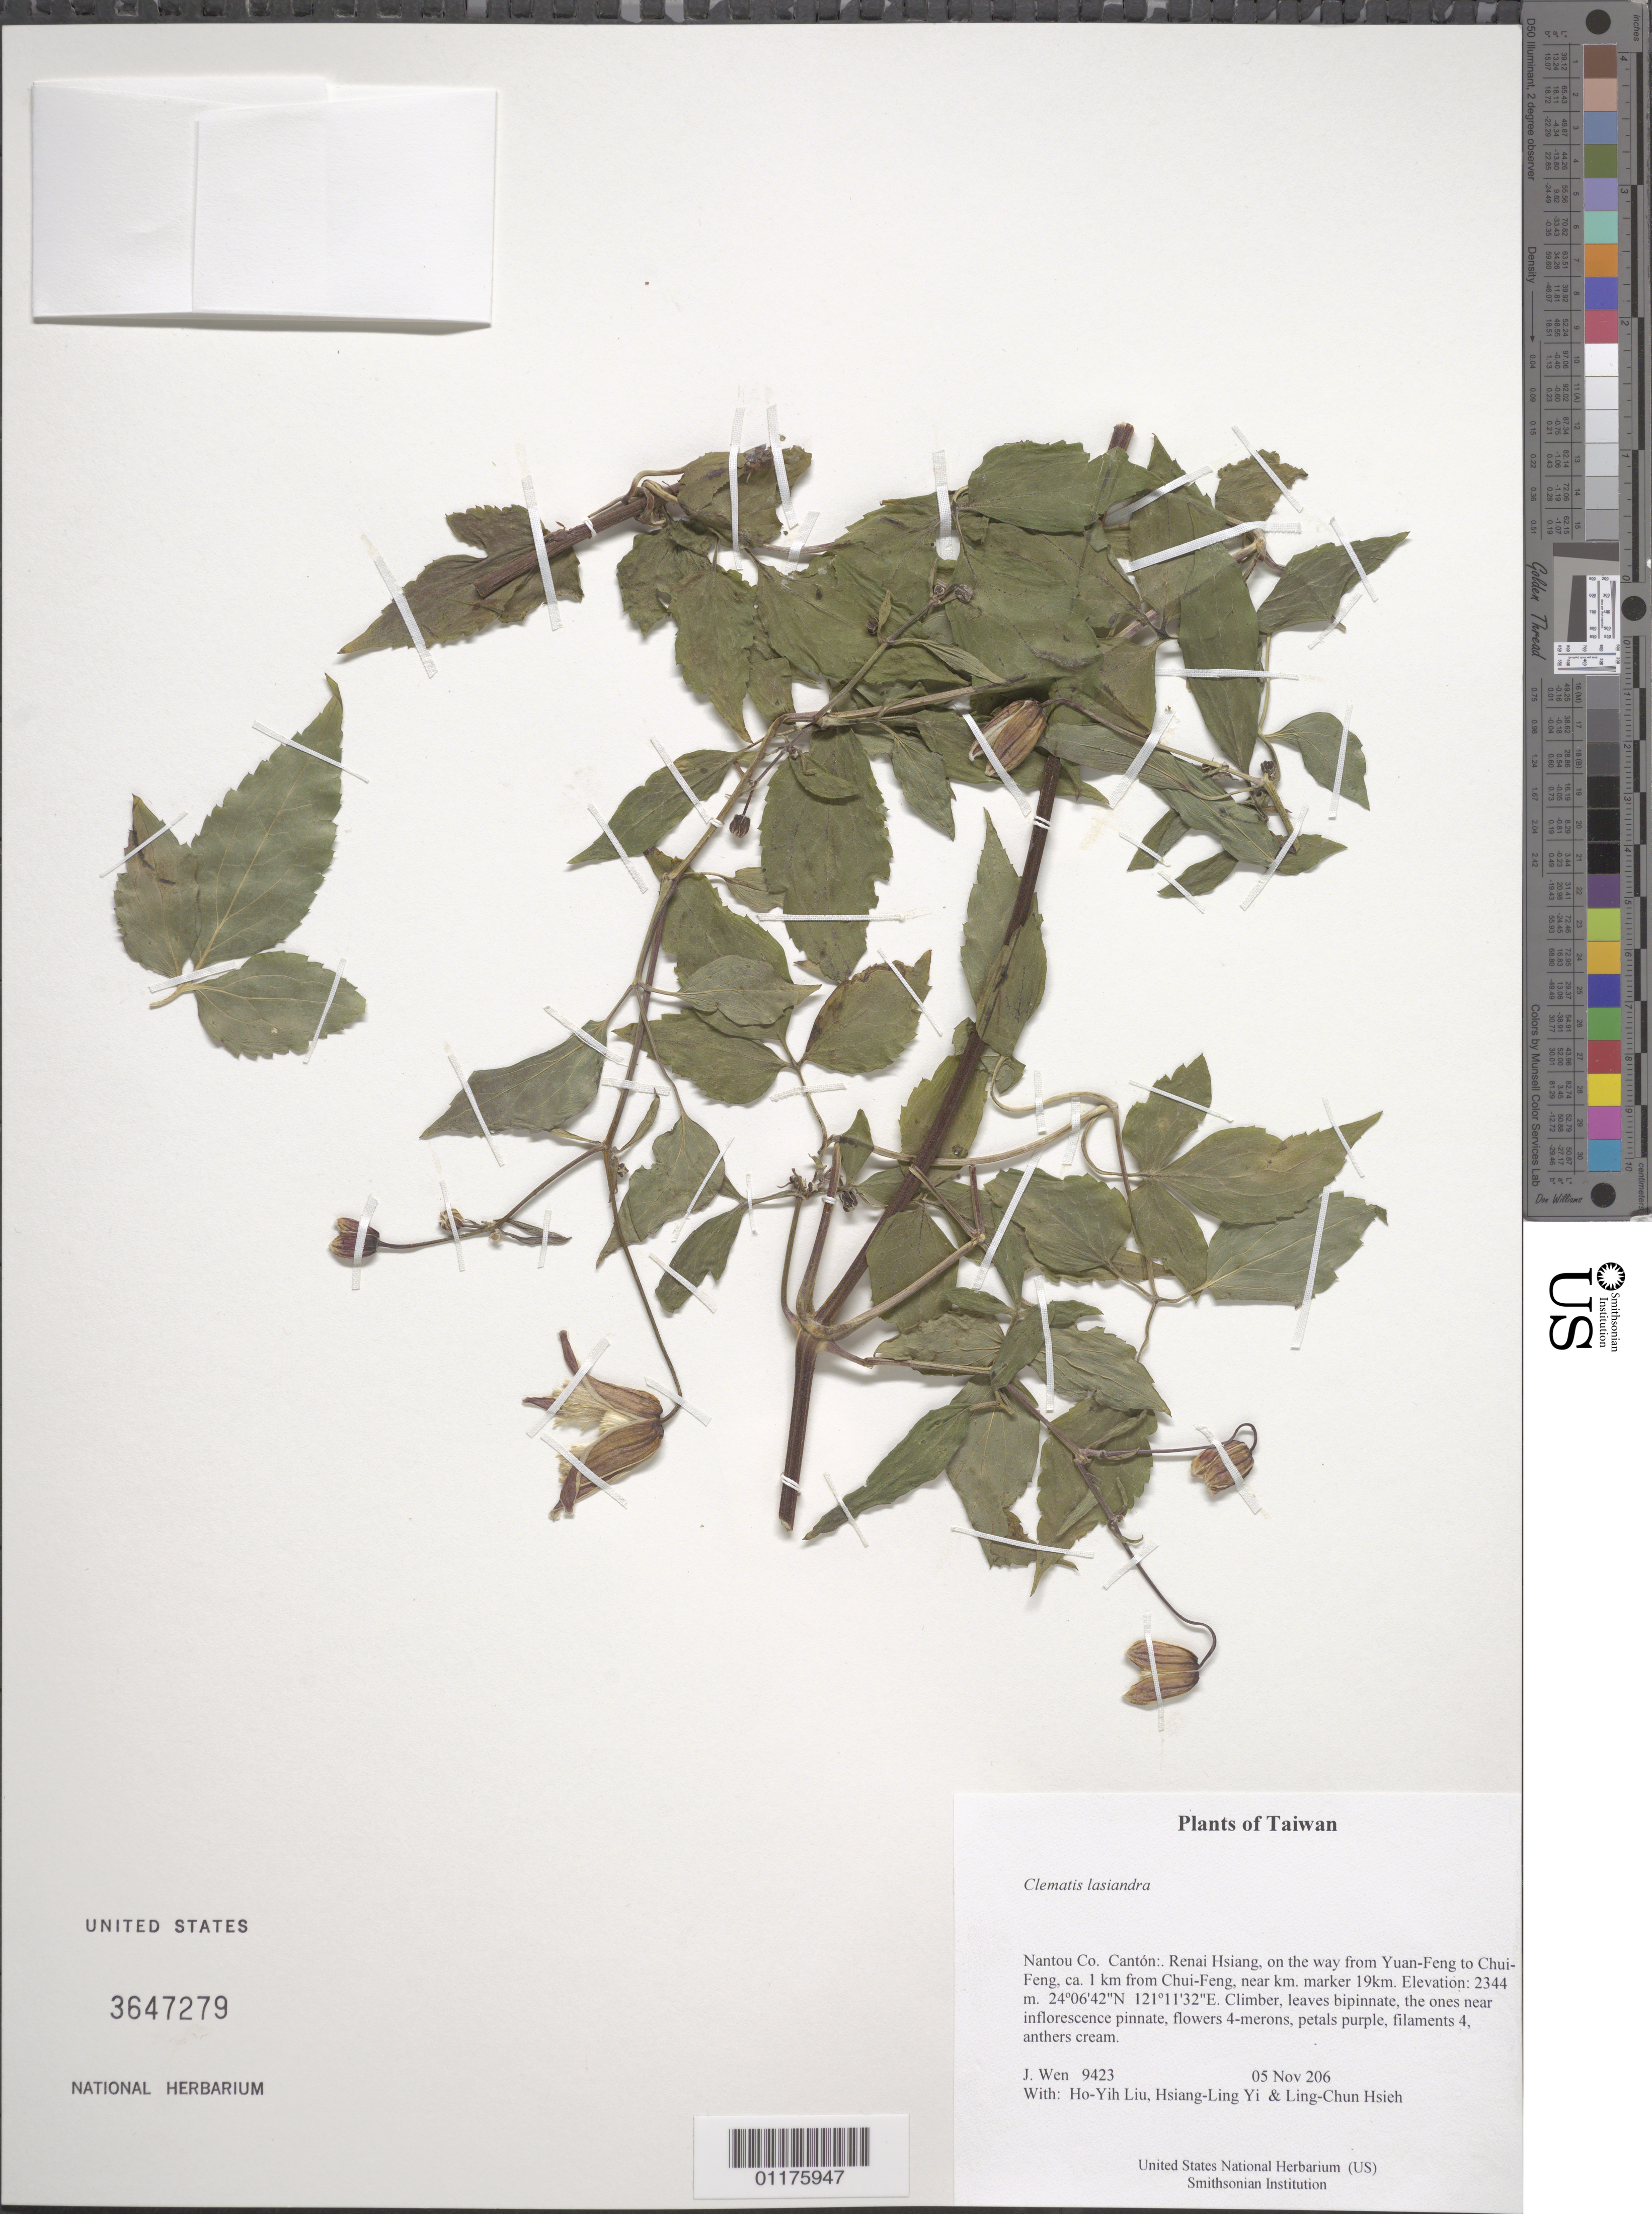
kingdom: Plantae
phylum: Tracheophyta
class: Magnoliopsida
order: Ranunculales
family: Ranunculaceae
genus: Clematis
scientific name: Clematis lasiandra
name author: Maxim.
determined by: Xie, Lei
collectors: J. Wen, H. Liu, H. l. Yi & L. Hsieh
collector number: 9423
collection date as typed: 05 Nov 2006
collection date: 2006-11-05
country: Taiwan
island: Taiwan [Formosa]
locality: Renai Hsiang, on the way from Yuan-Feng to Chui-Feng, ca. 1 km from Chui-Feng, near km. marker 19km.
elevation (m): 2344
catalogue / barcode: US 3647279